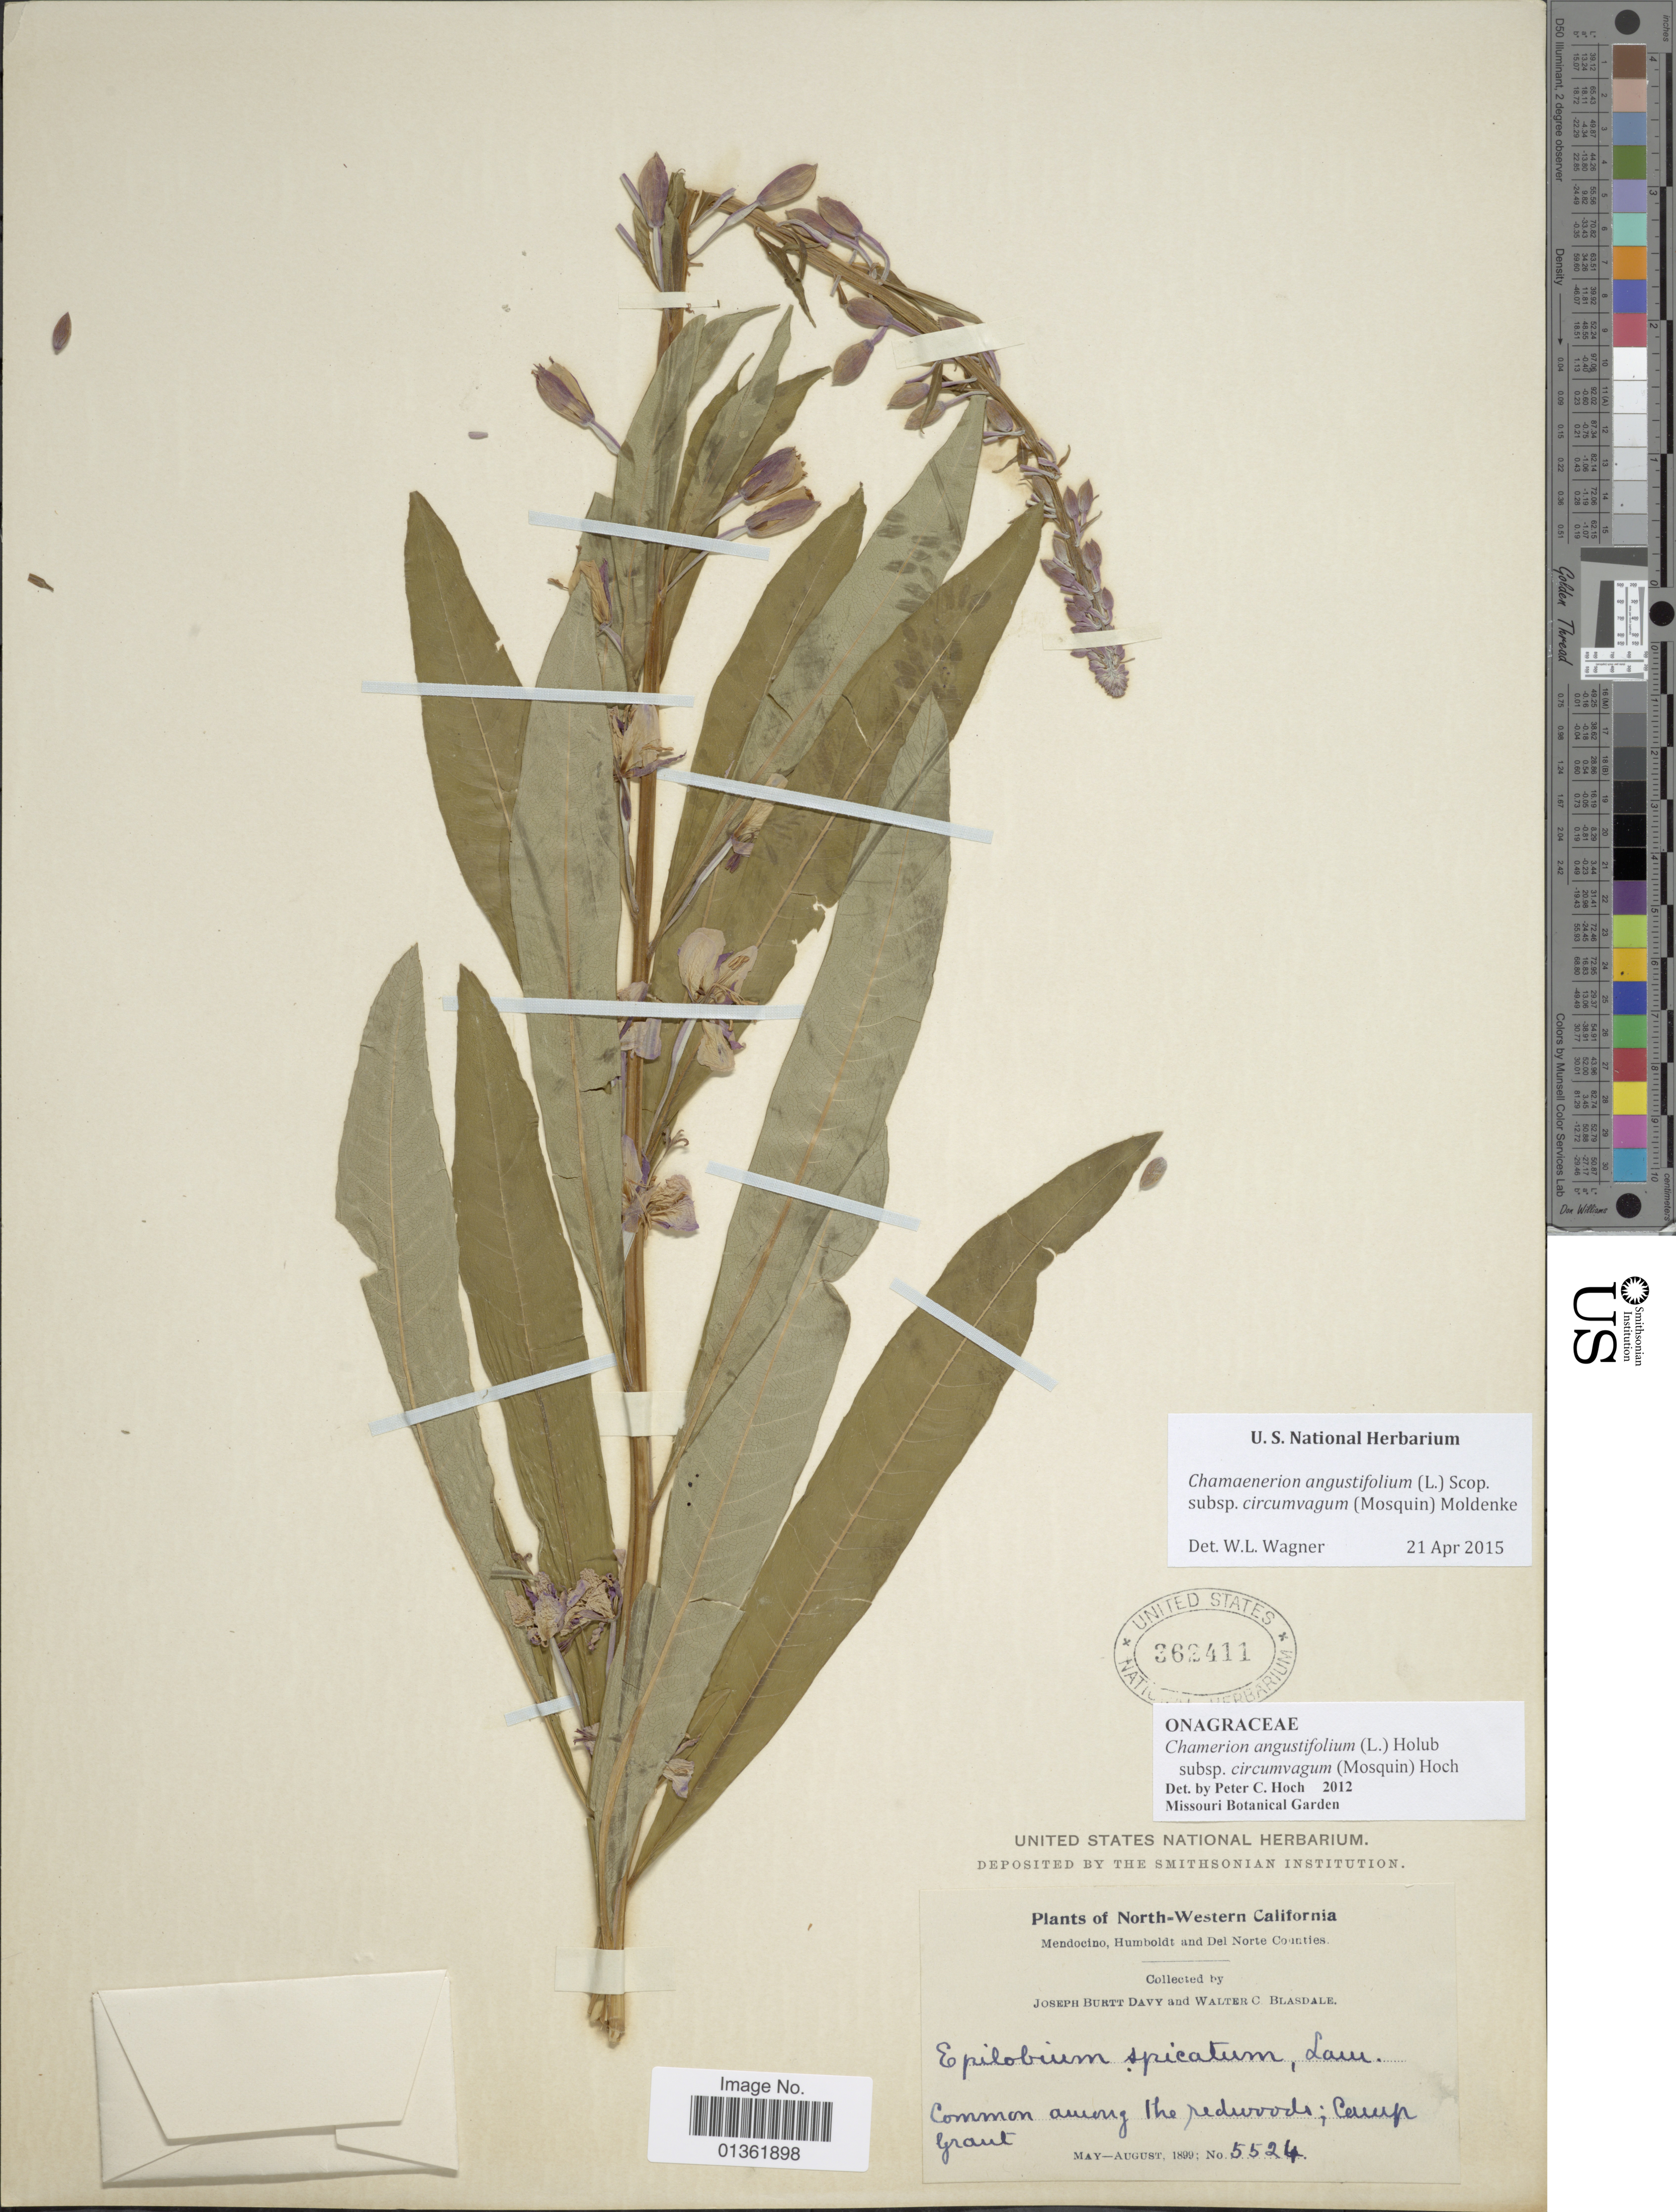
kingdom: Plantae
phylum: Tracheophyta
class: Magnoliopsida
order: Myrtales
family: Onagraceae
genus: Chamaenerion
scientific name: Chamaenerion angustifolium subsp. circumvagum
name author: (Mosquin) Moldenke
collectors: J. Burtt Davy & W. Blasdale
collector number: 5524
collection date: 1899-05/1899-08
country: United States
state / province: California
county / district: Mendocino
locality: North-Western California. Mendocino, Humboldt and Del Norte Counties. Camp Grant.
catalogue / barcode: US 362411